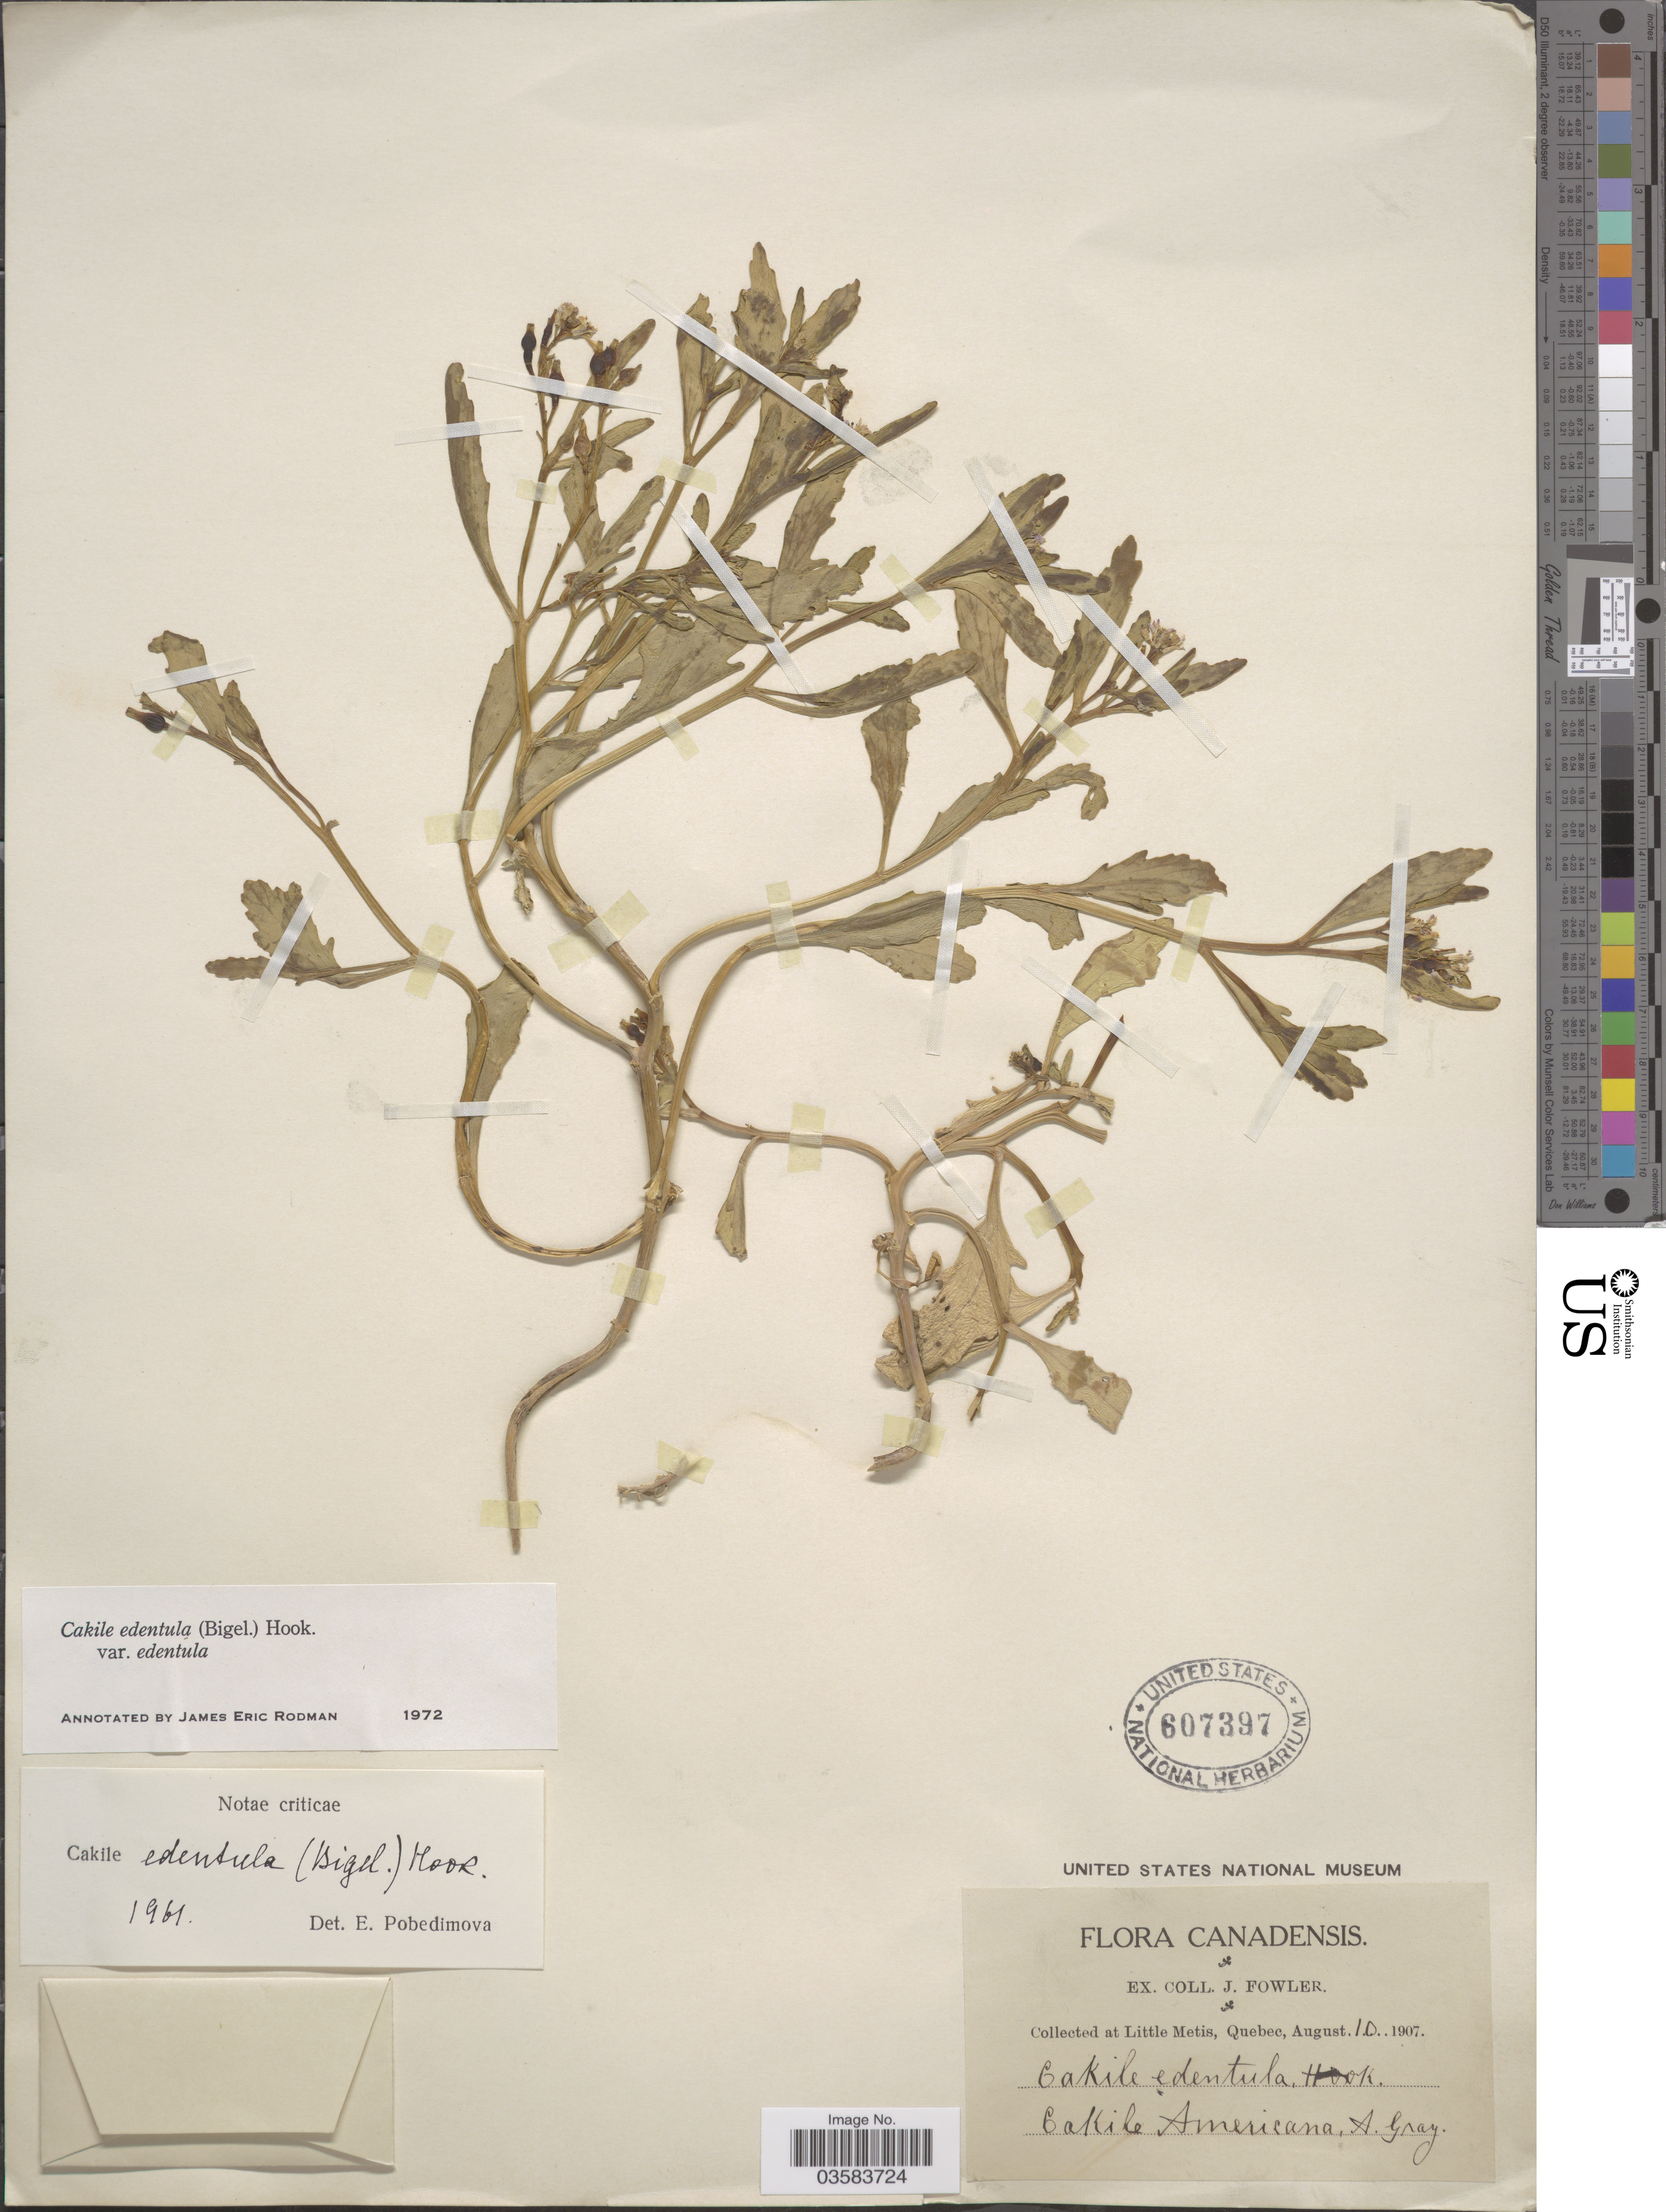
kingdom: Plantae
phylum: Tracheophyta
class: Magnoliopsida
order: Brassicales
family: Brassicaceae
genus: Cakile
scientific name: Cakile edentula var. edentula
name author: (Bigelow) Hook.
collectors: J. Fowler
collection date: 1907-08-10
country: Canada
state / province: Quebec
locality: Little Metis.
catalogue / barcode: US 607397